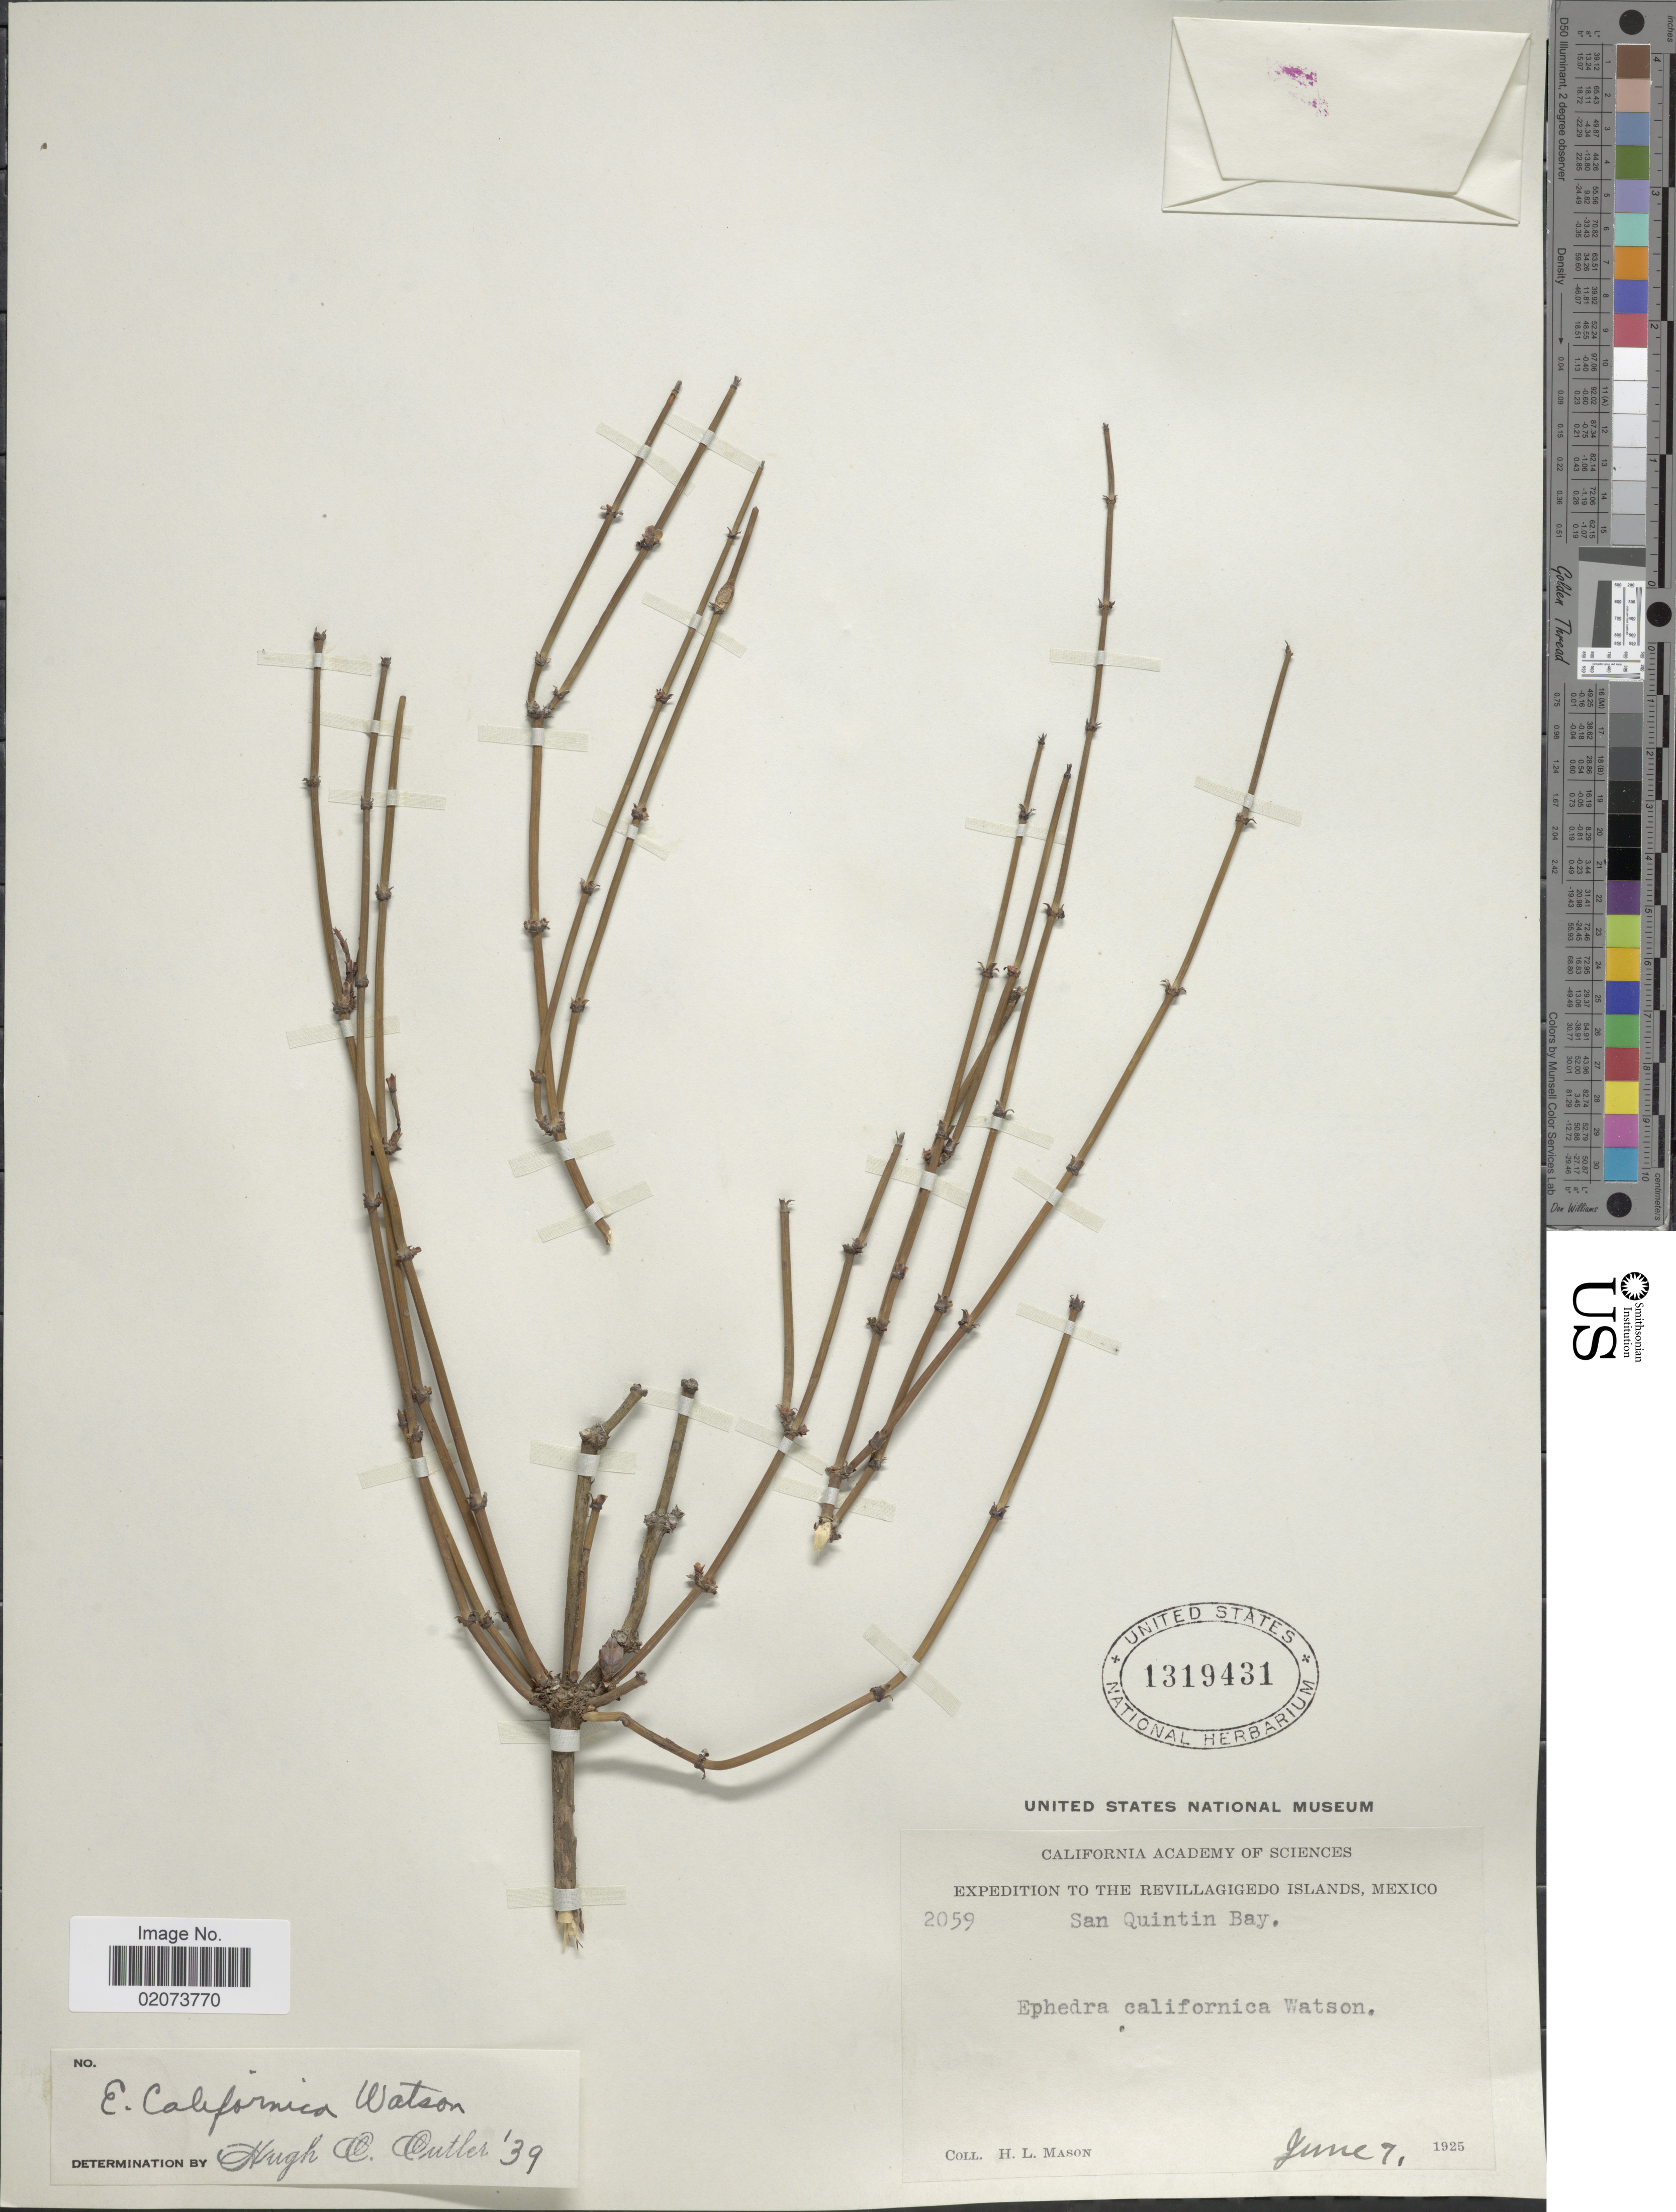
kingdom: Plantae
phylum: Tracheophyta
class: Gnetopsida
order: Ephedrales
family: Ephedraceae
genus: Ephedra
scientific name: Ephedra californica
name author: S. Watson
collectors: H. L. Mason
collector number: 2059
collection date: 1925-06-07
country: Mexico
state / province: Colima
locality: The Revillagigedo Islands, Mexico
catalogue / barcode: US 1319431